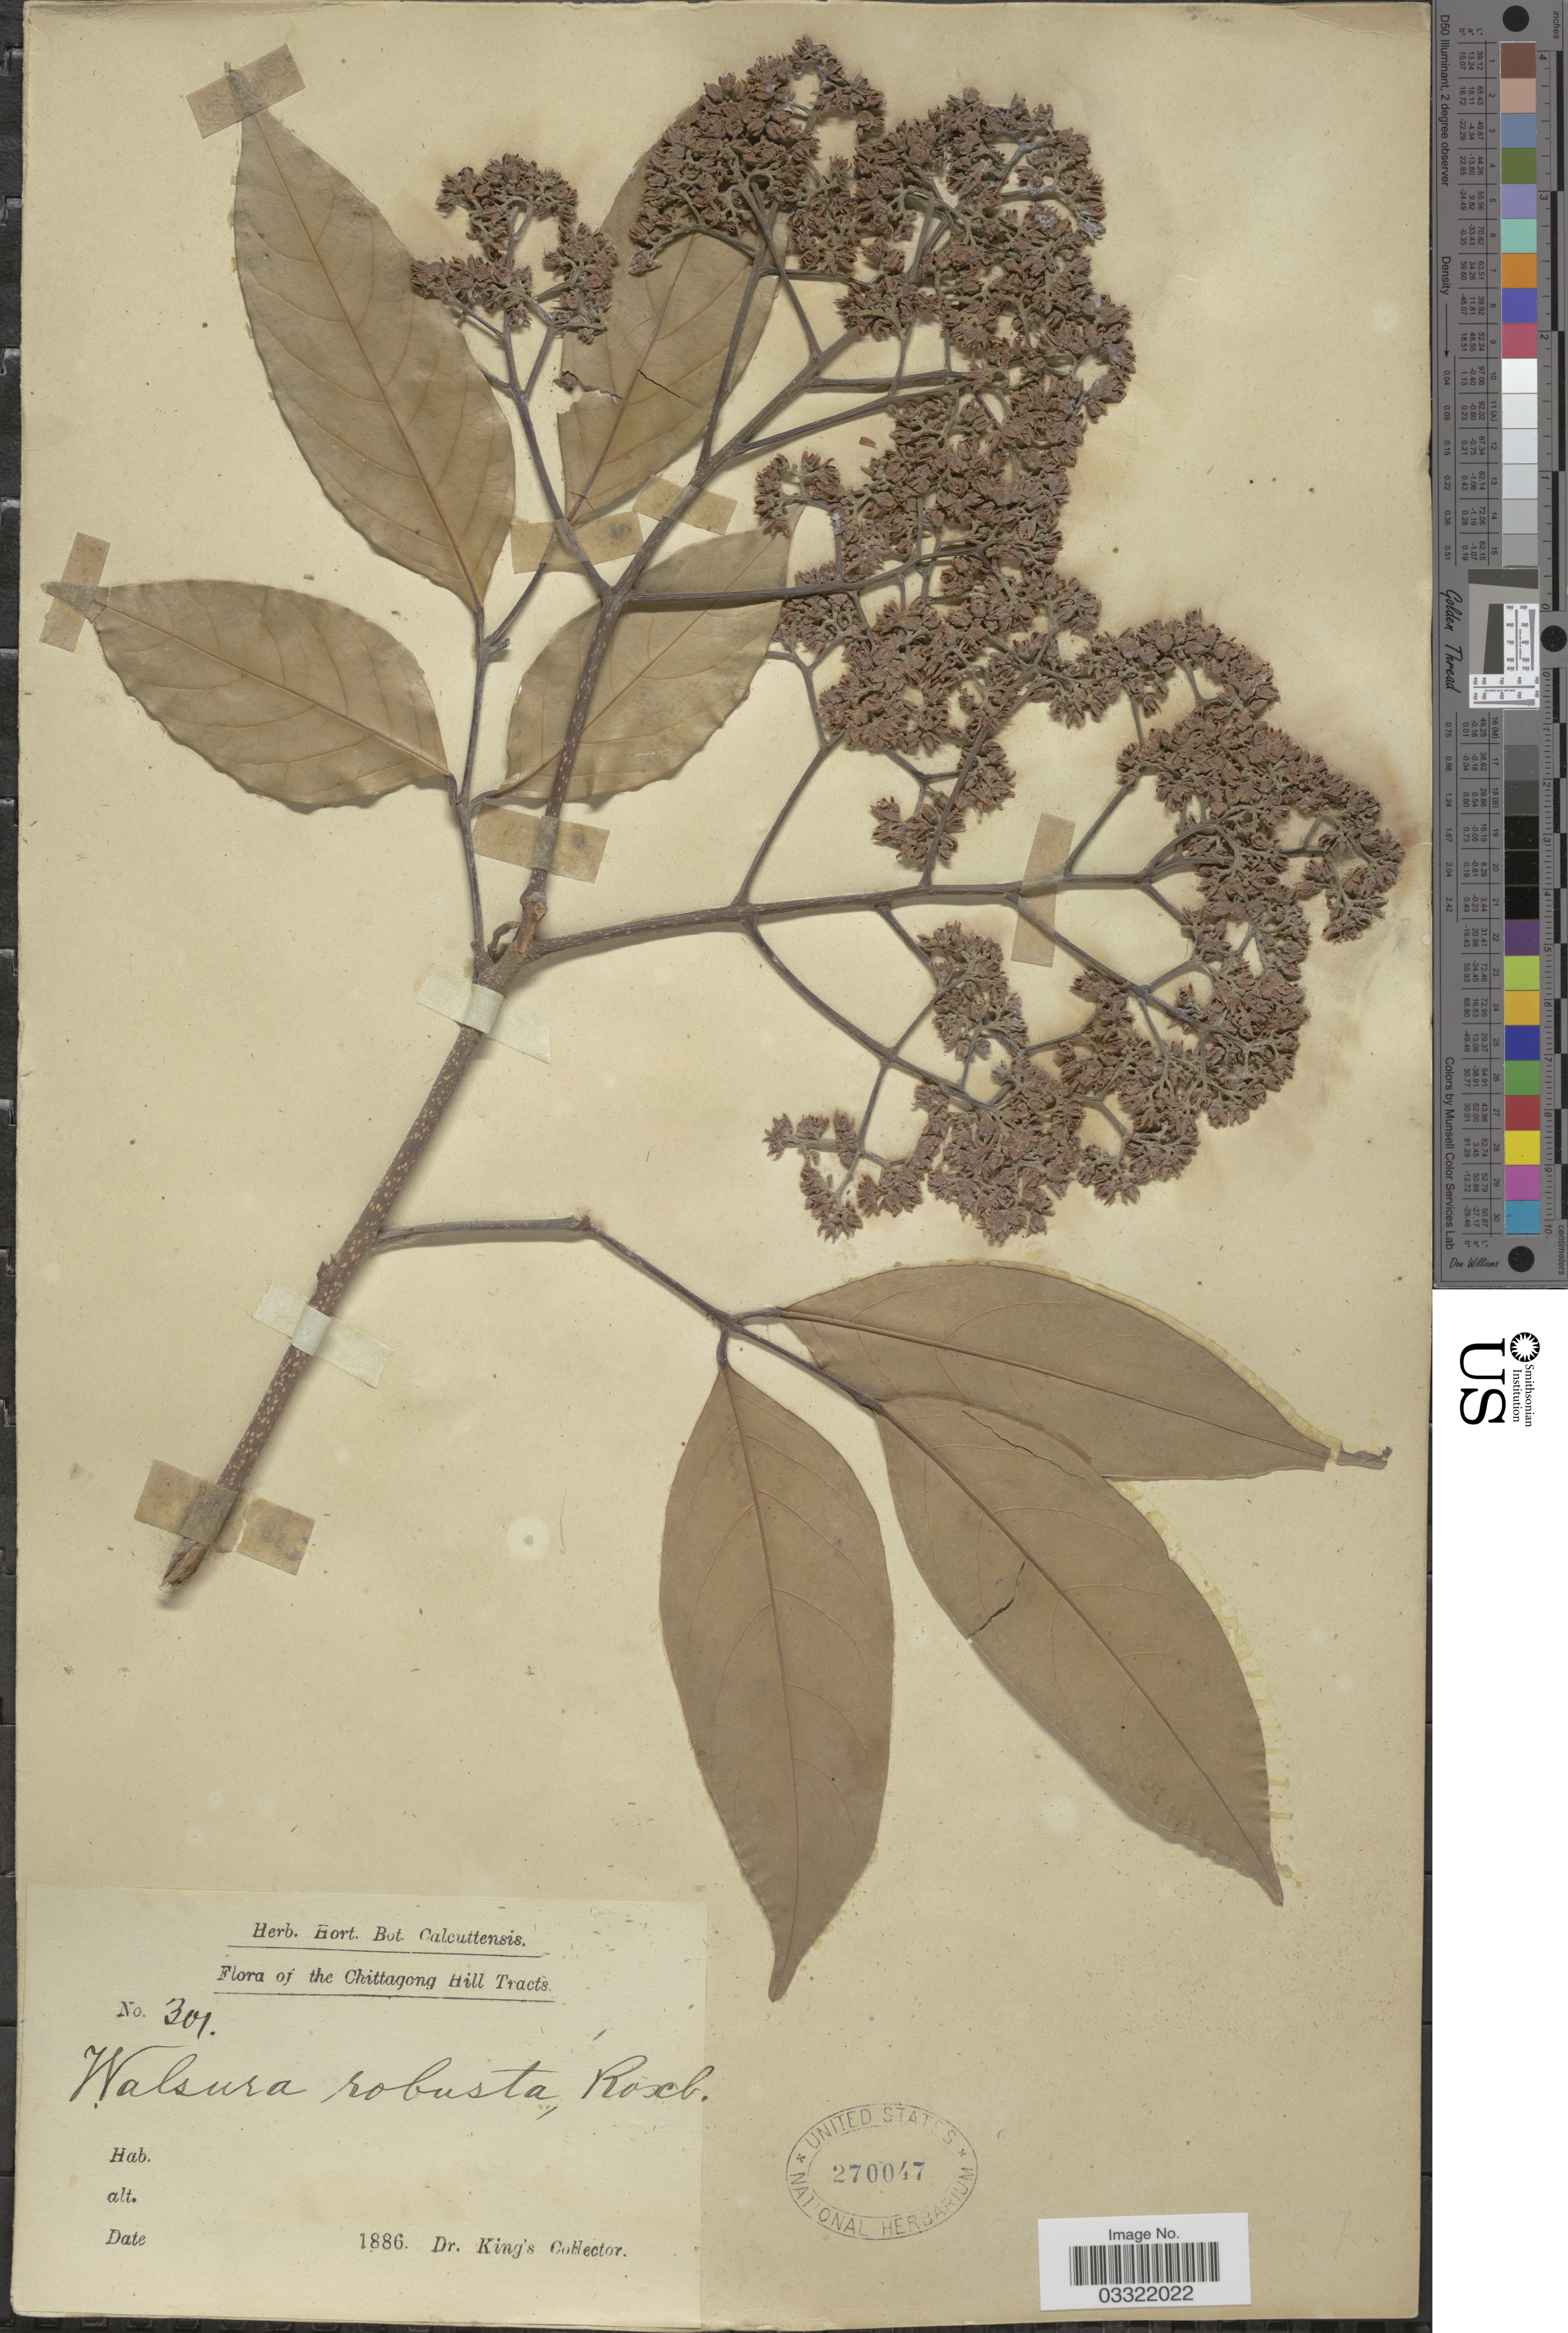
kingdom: Plantae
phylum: Tracheophyta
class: Magnoliopsida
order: Sapindales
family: Meliaceae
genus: Walsura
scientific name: Walsura robusta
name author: Roxb.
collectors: Dr. King's collector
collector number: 301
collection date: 1886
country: Bangladesh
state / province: Chittagong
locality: Chittagong Hill Tracts.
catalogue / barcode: US 270047